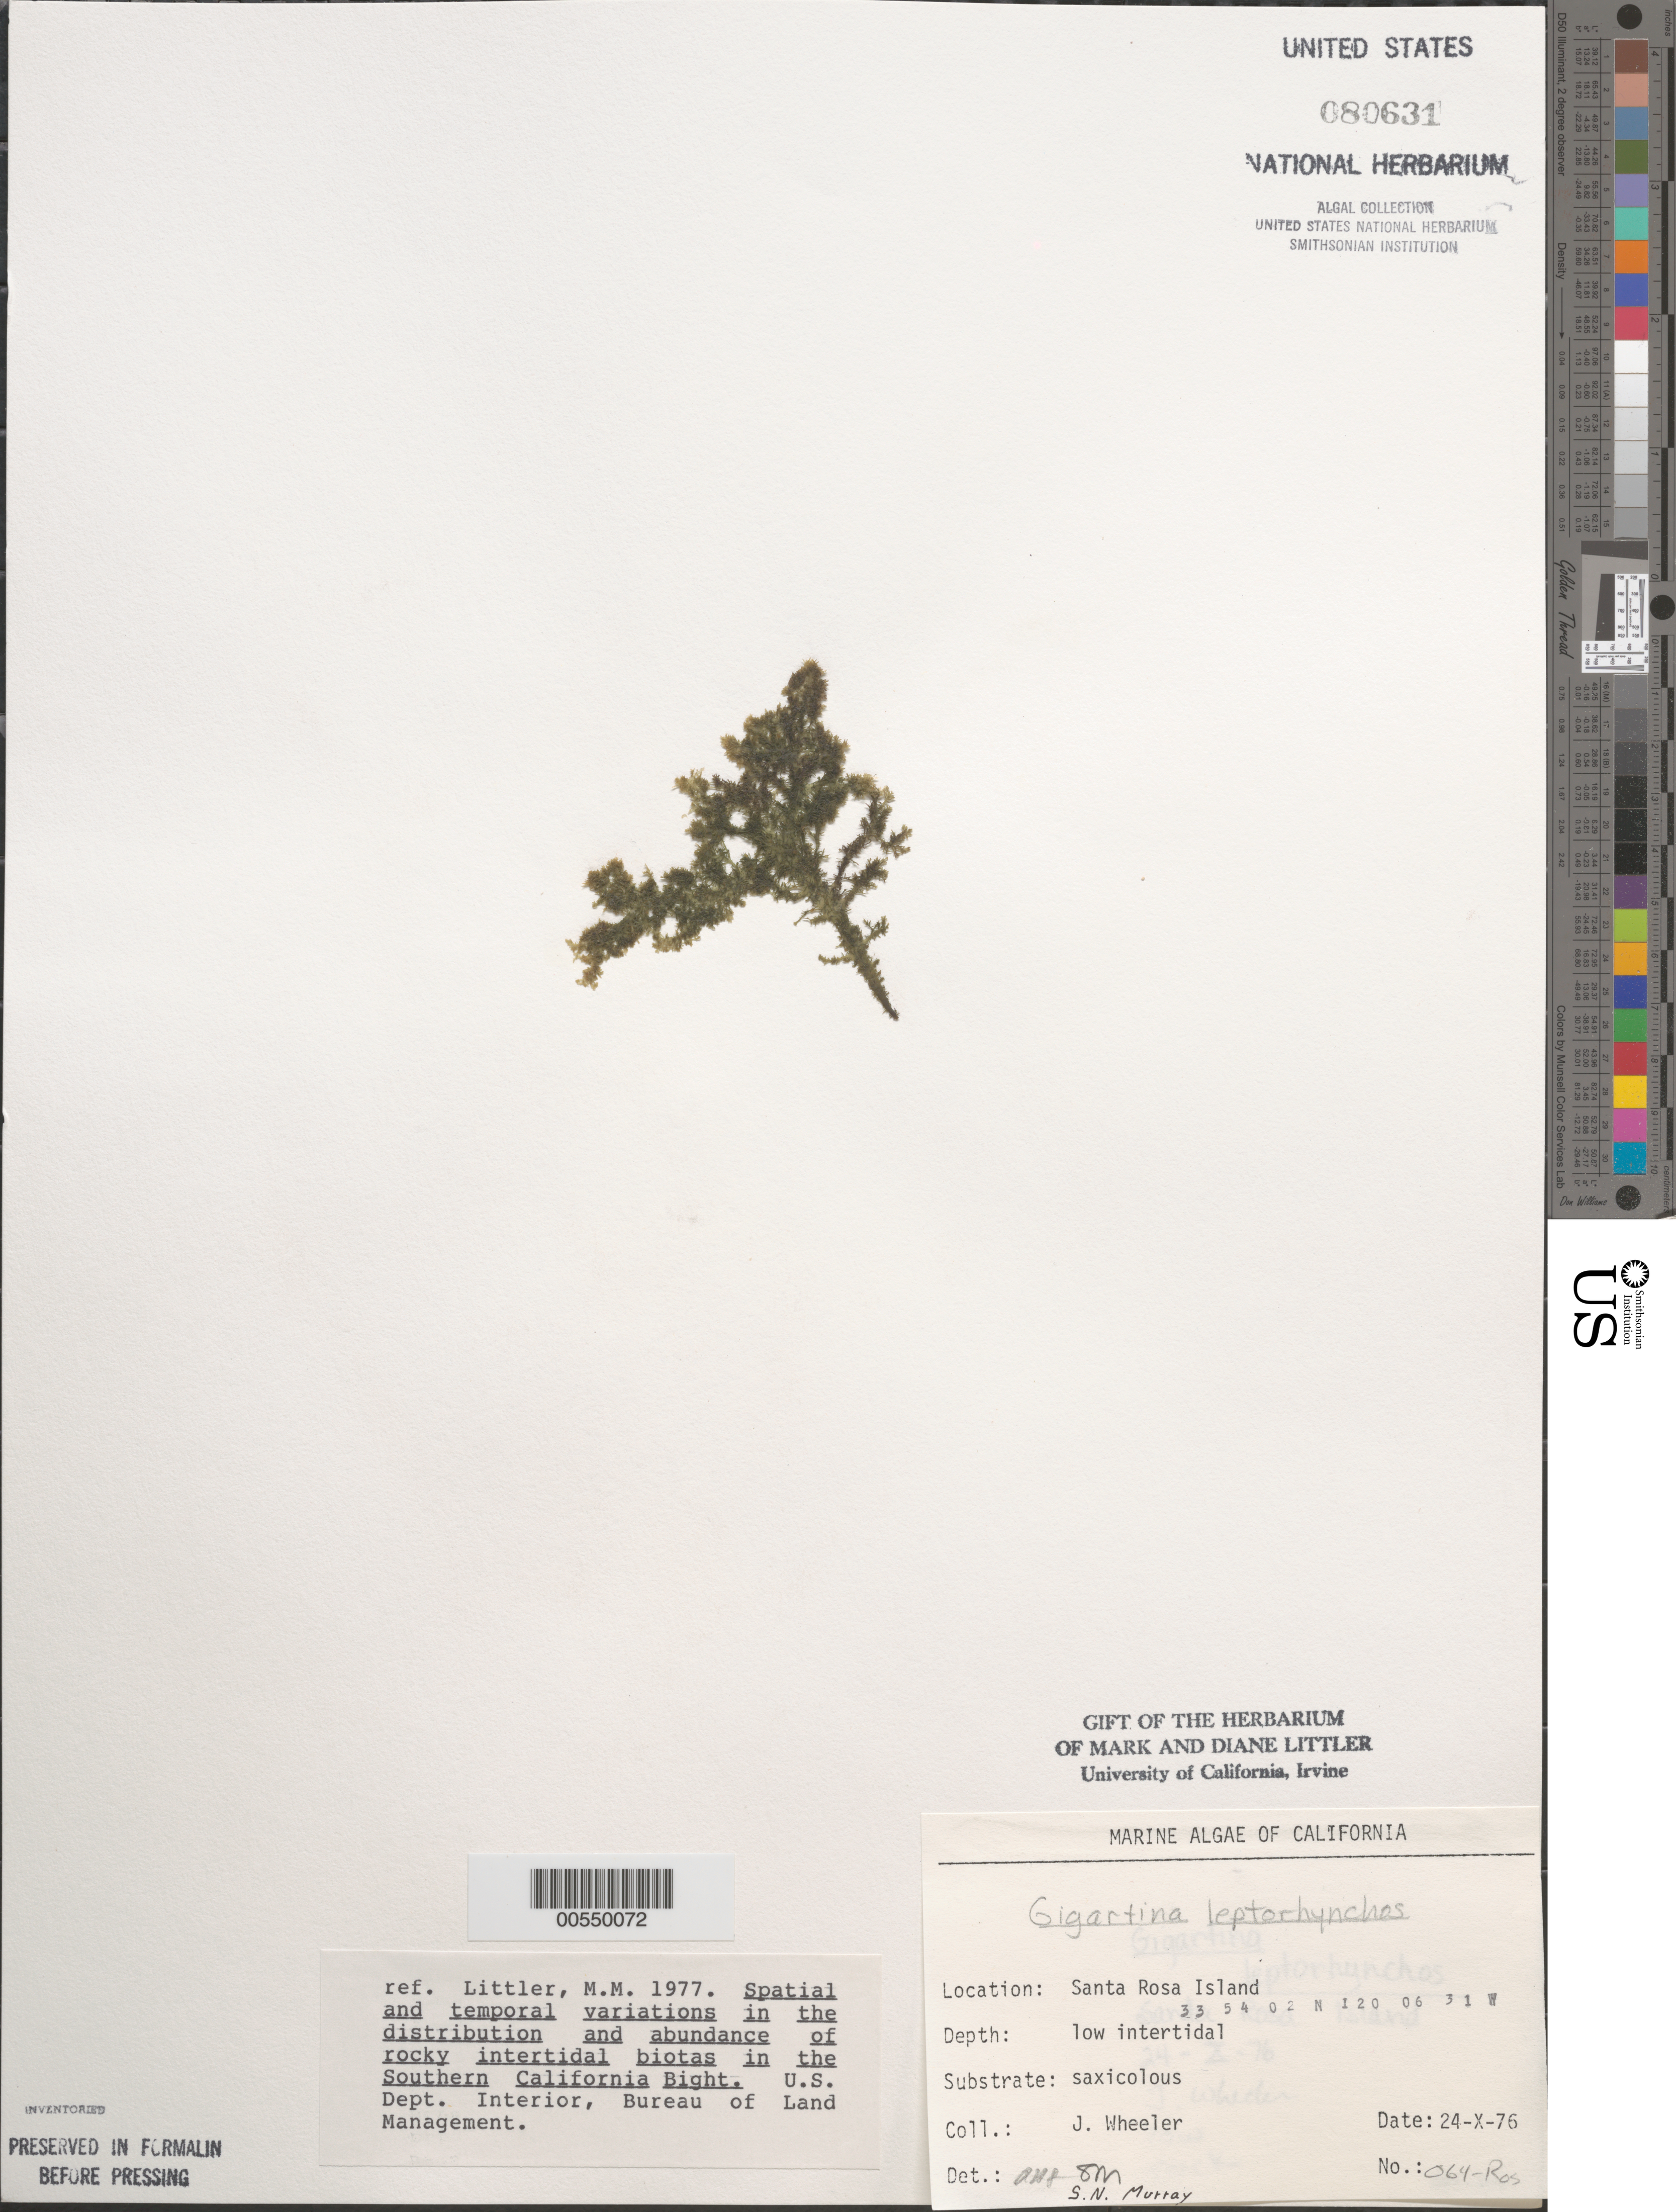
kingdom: Plantae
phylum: Rhodophyta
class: Florideophyceae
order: Gigartinales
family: Gigartinaceae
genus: Mazzaella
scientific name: Mazzaella leptorhynchos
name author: (J. Agardh) Leister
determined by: Algae name updating Project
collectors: J. L. Wheeler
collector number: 064-ROS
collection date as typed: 24 Oct 1976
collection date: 1976-10-24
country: United States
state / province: California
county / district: Santa Barbara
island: Santa Rosa Island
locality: Johnson's Lee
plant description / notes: BLM-SOCALBIGHT Rocky Intertidal Survey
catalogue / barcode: US 80631